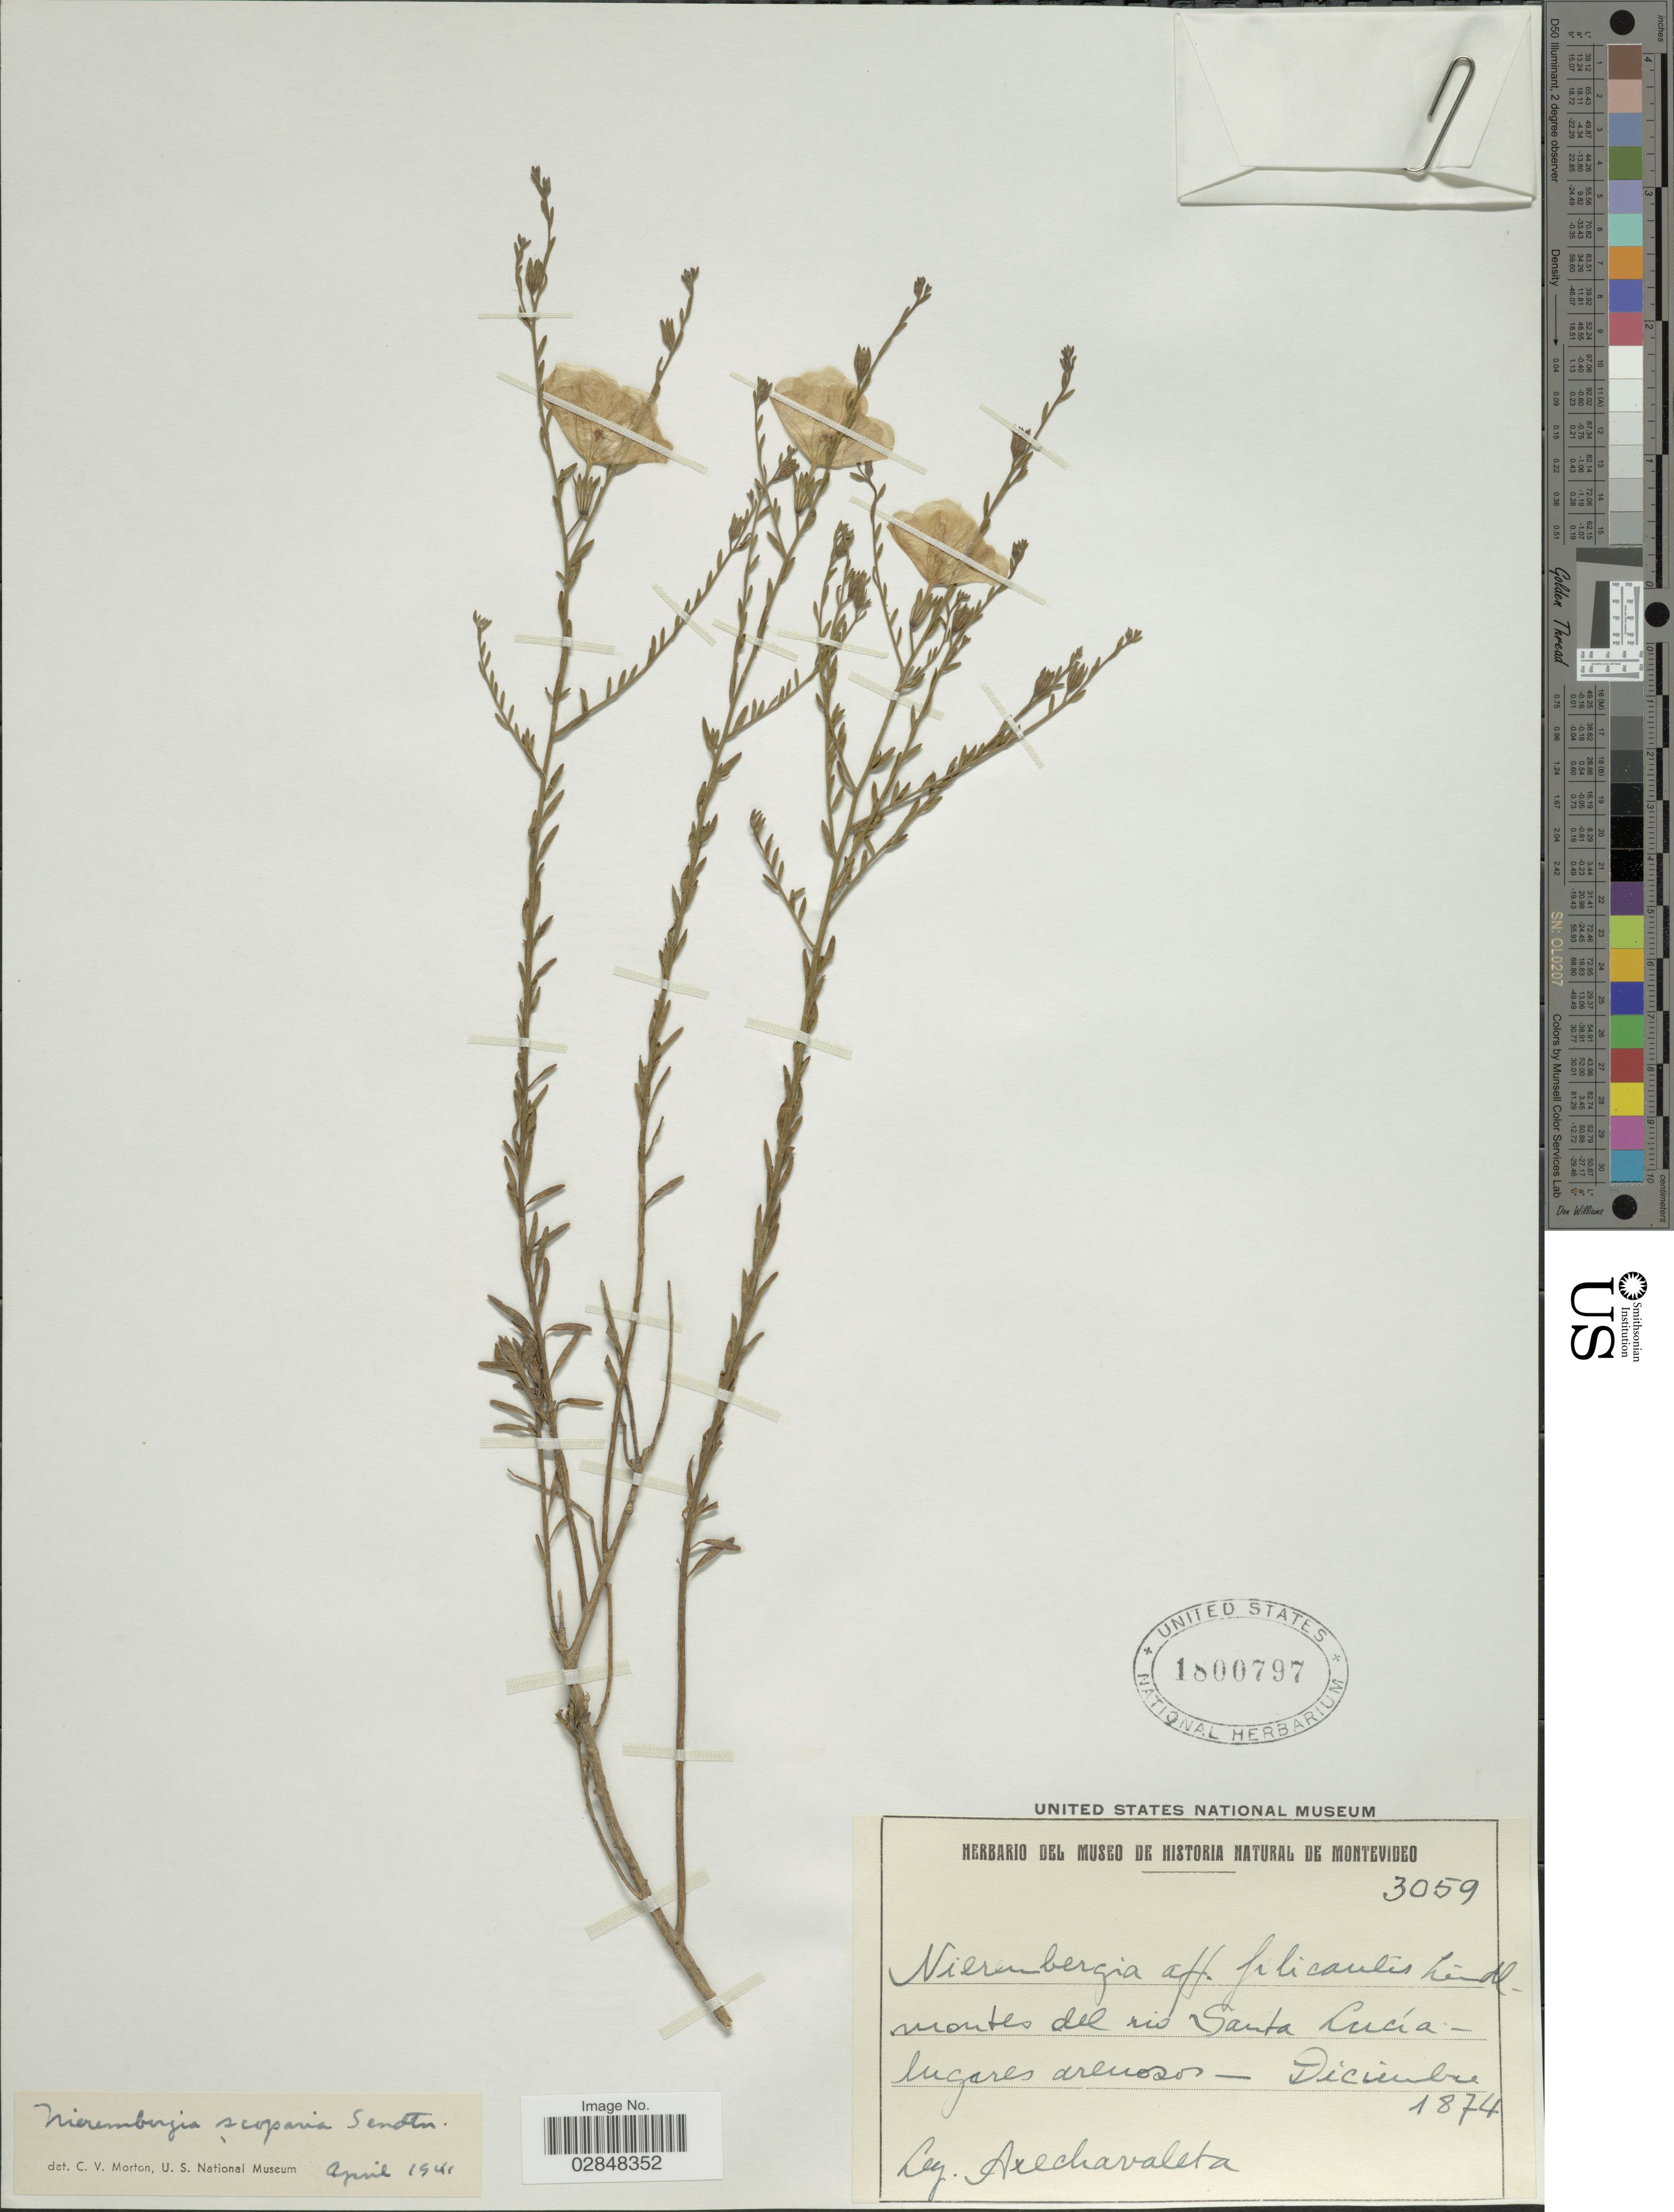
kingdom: Plantae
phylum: Tracheophyta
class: Magnoliopsida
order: Solanales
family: Solanaceae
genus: Nierembergia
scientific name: Nierembergia scoparia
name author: Sendtn.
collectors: Arechavaleta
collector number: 3059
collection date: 1874-12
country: Uruguay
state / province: Montevideo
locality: Montes del rio Santa Lucía.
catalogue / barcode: US 1800797